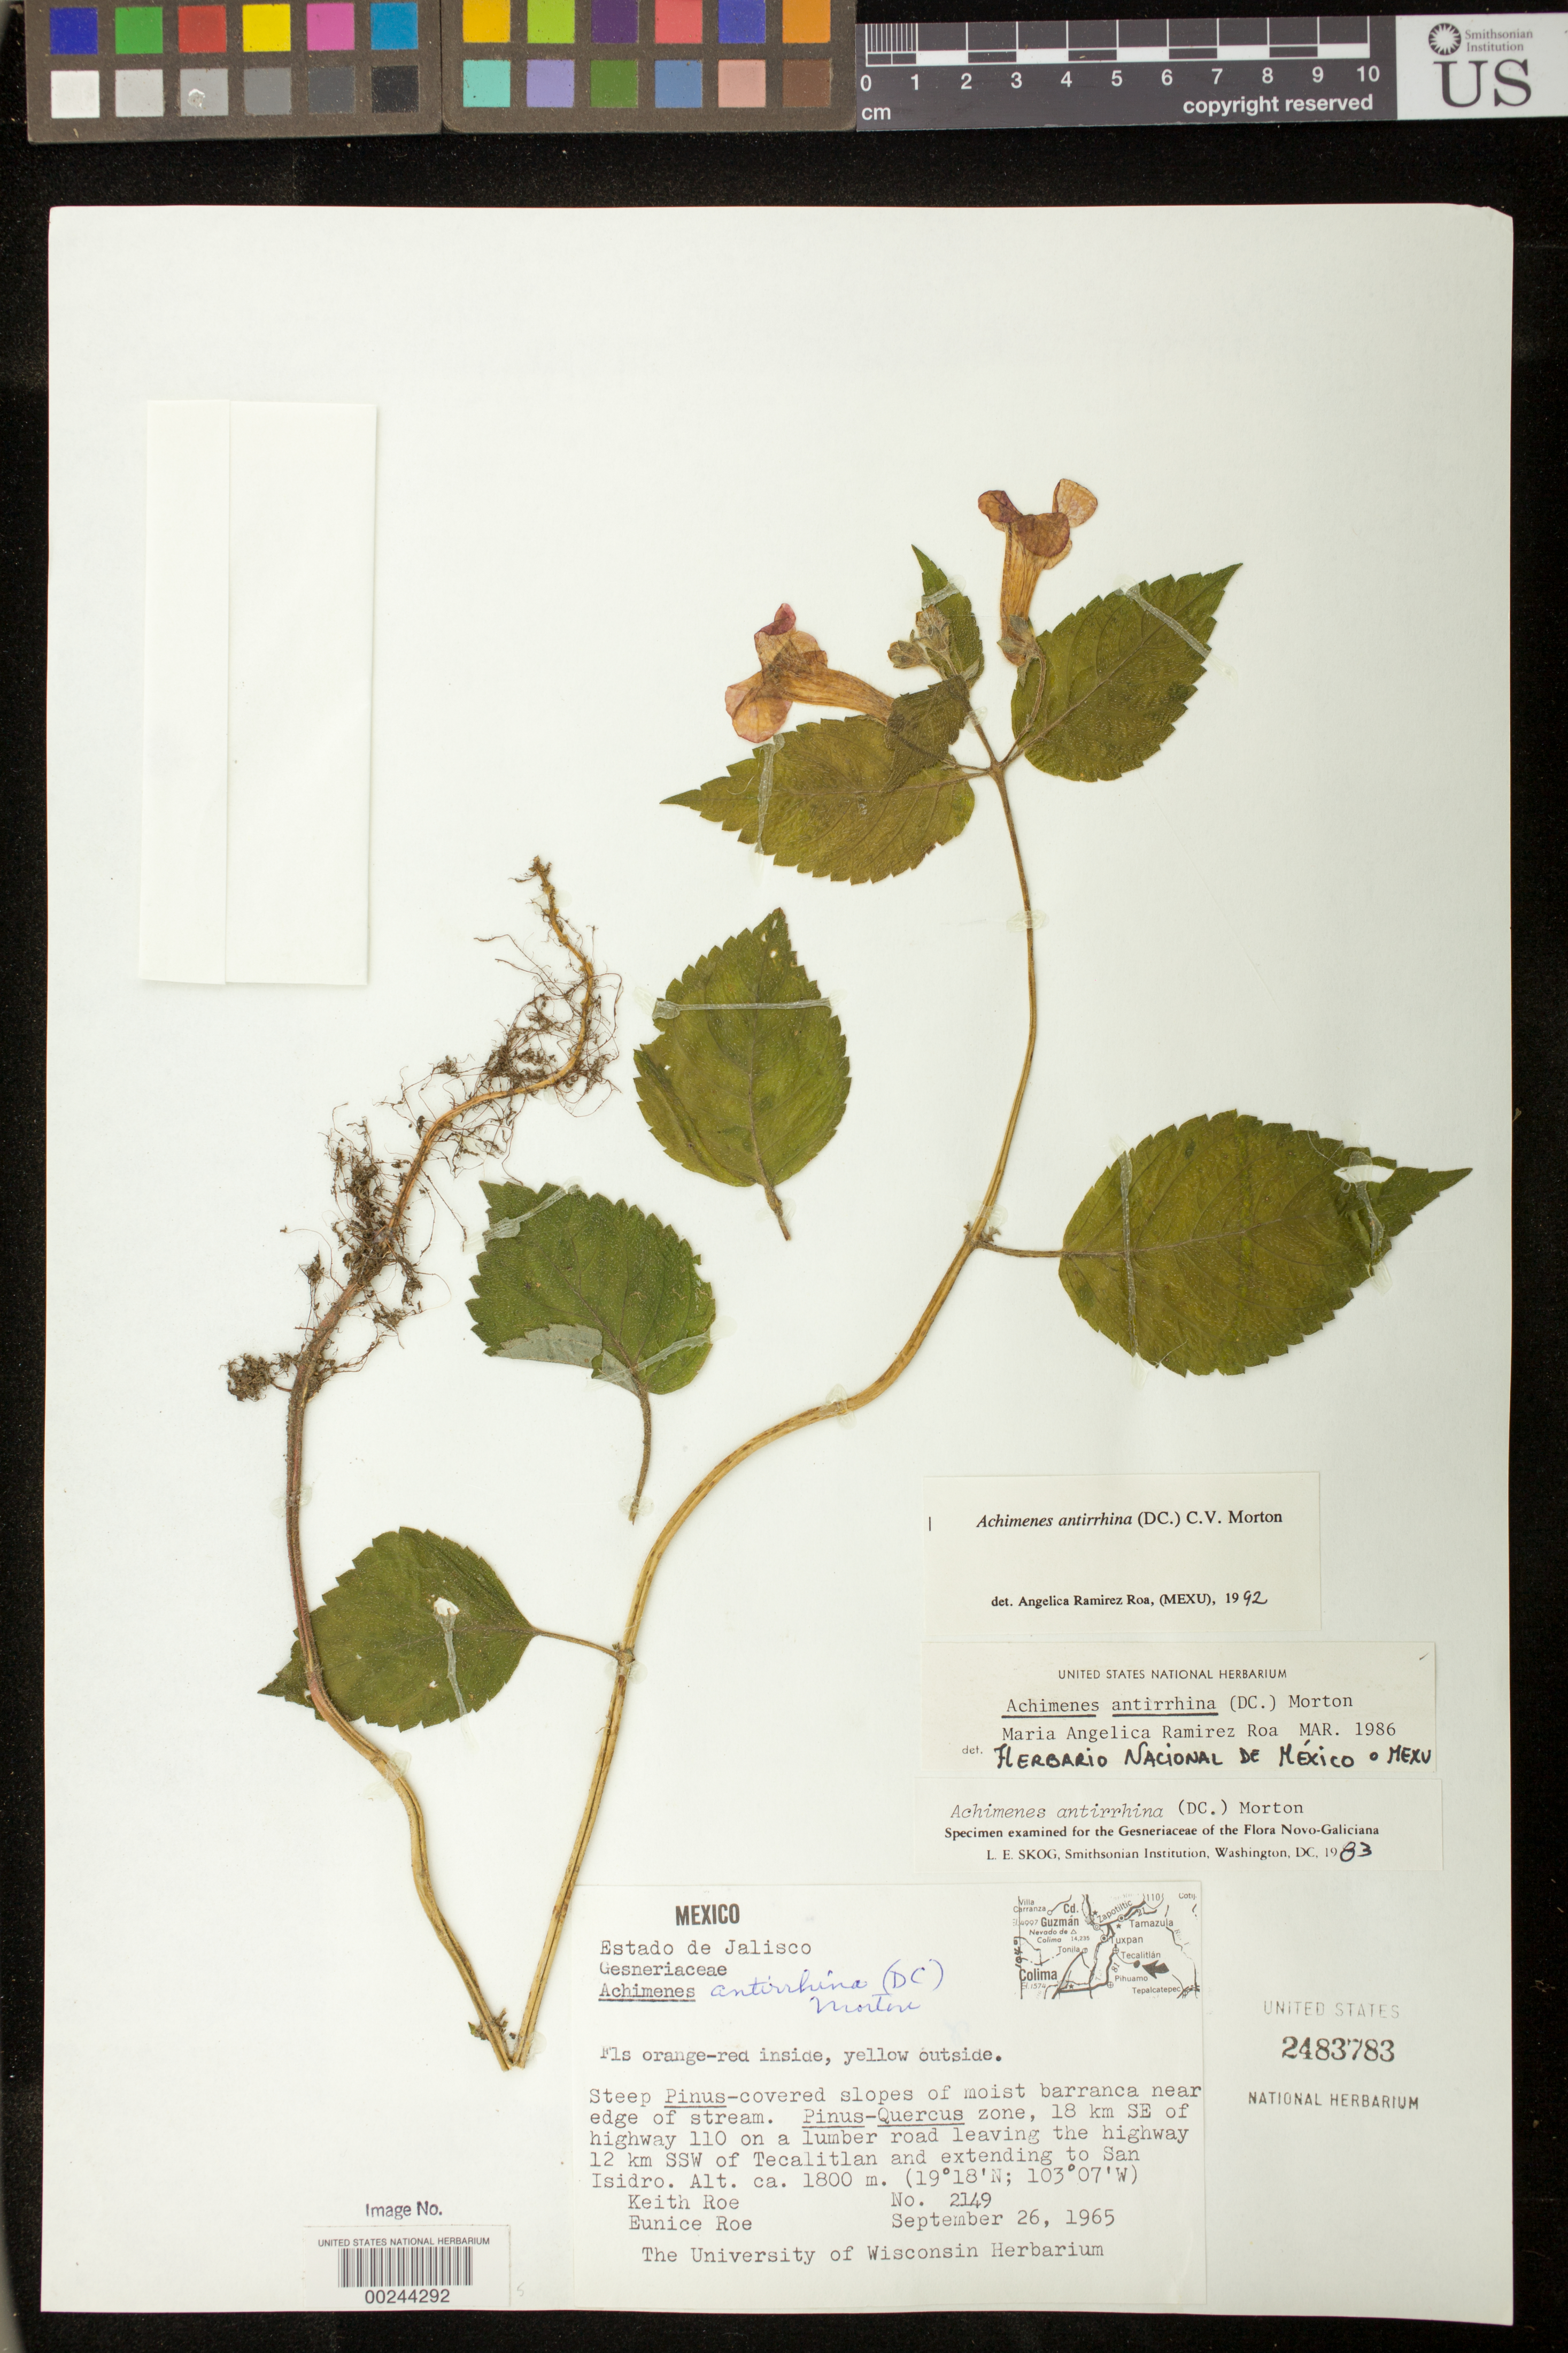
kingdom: Plantae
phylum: Tracheophyta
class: Magnoliopsida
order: Lamiales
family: Gesneriaceae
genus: Achimenes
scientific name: Achimenes antirrhina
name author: (DC.) C.V. Morton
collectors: K. Roe & E. Roe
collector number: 2149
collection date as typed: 26 Sep 1965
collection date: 1965-09-26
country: Mexico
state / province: Jalisco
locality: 18 km SE of highway 110 on a lumber road leaving the highway 12 km SSW of Tecalitlan and extending to San Isidro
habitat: Steep pinus-covered slopes of moist barranca near edge of stream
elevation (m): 1800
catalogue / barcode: US 2483783